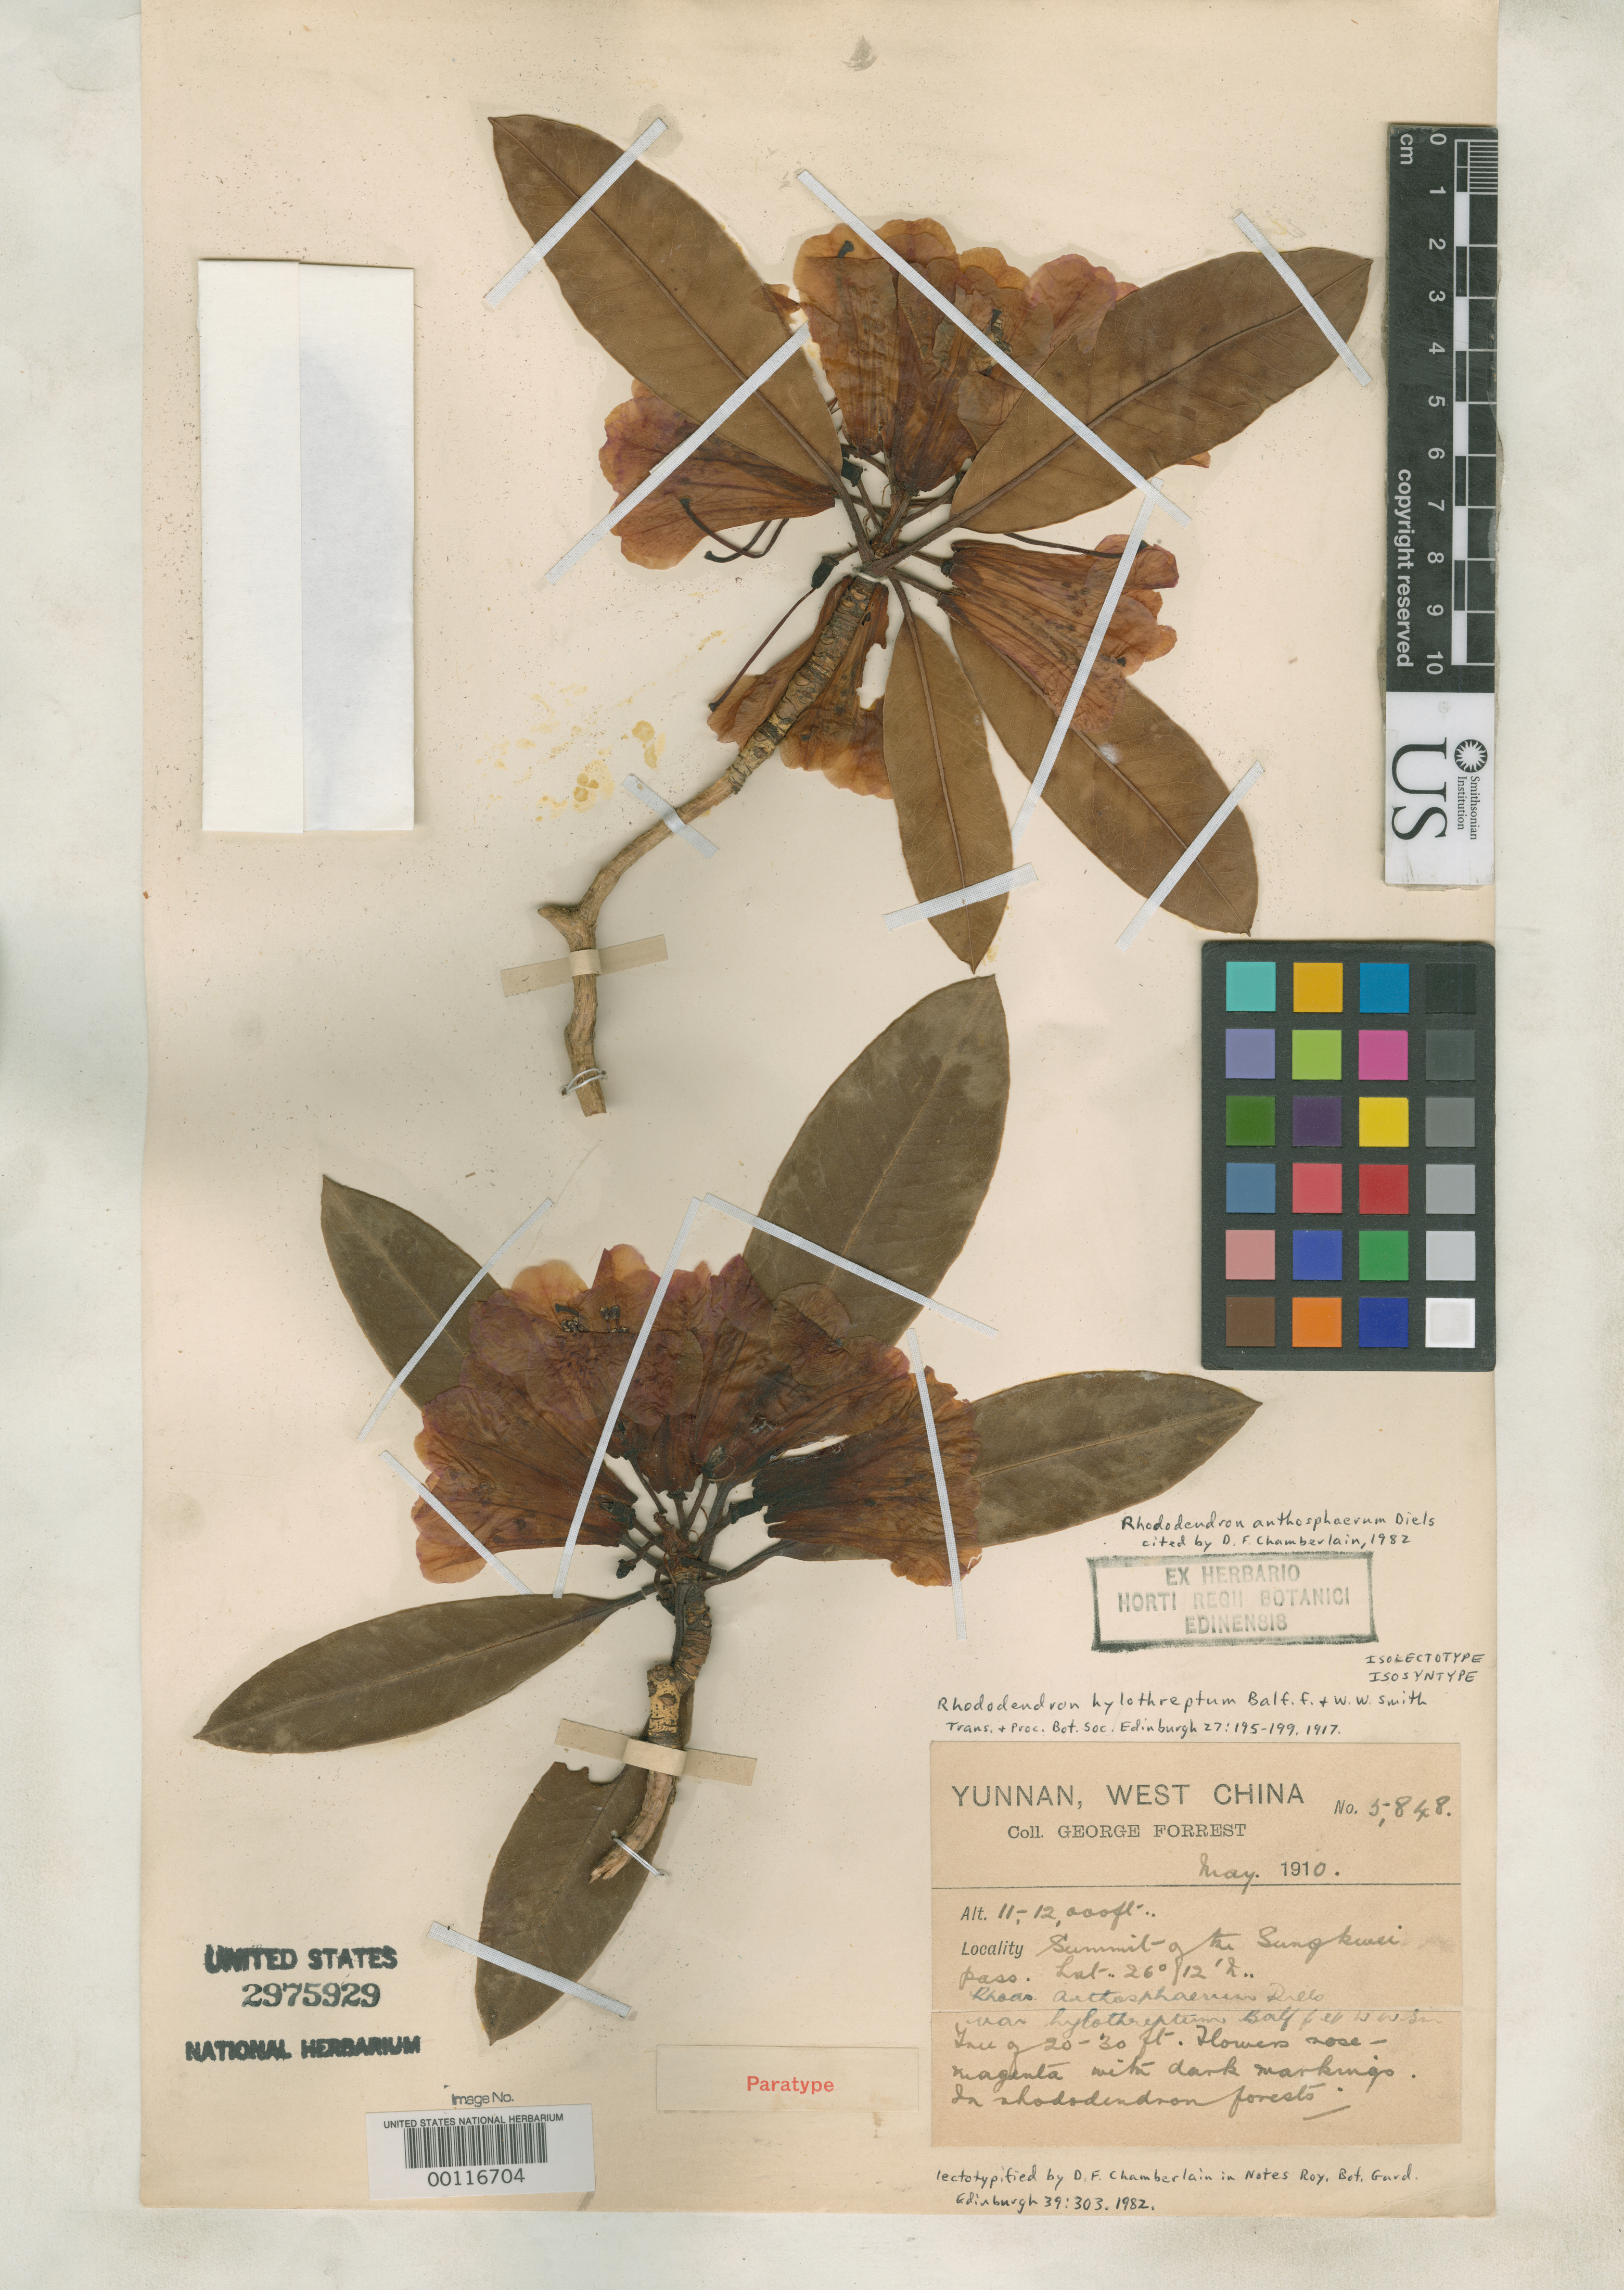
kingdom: Plantae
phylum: Tracheophyta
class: Magnoliopsida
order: Ericales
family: Ericaceae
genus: Rhododendron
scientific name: Rhododendron hylothreptum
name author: Balf. f. & W.W. Sm.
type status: Isolectotype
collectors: G. Forrest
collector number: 5848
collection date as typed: May 1910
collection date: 1910-05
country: China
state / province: Yunnan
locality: Summit of Mt. Sungk Wei pass.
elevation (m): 3353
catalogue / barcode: US 2975929